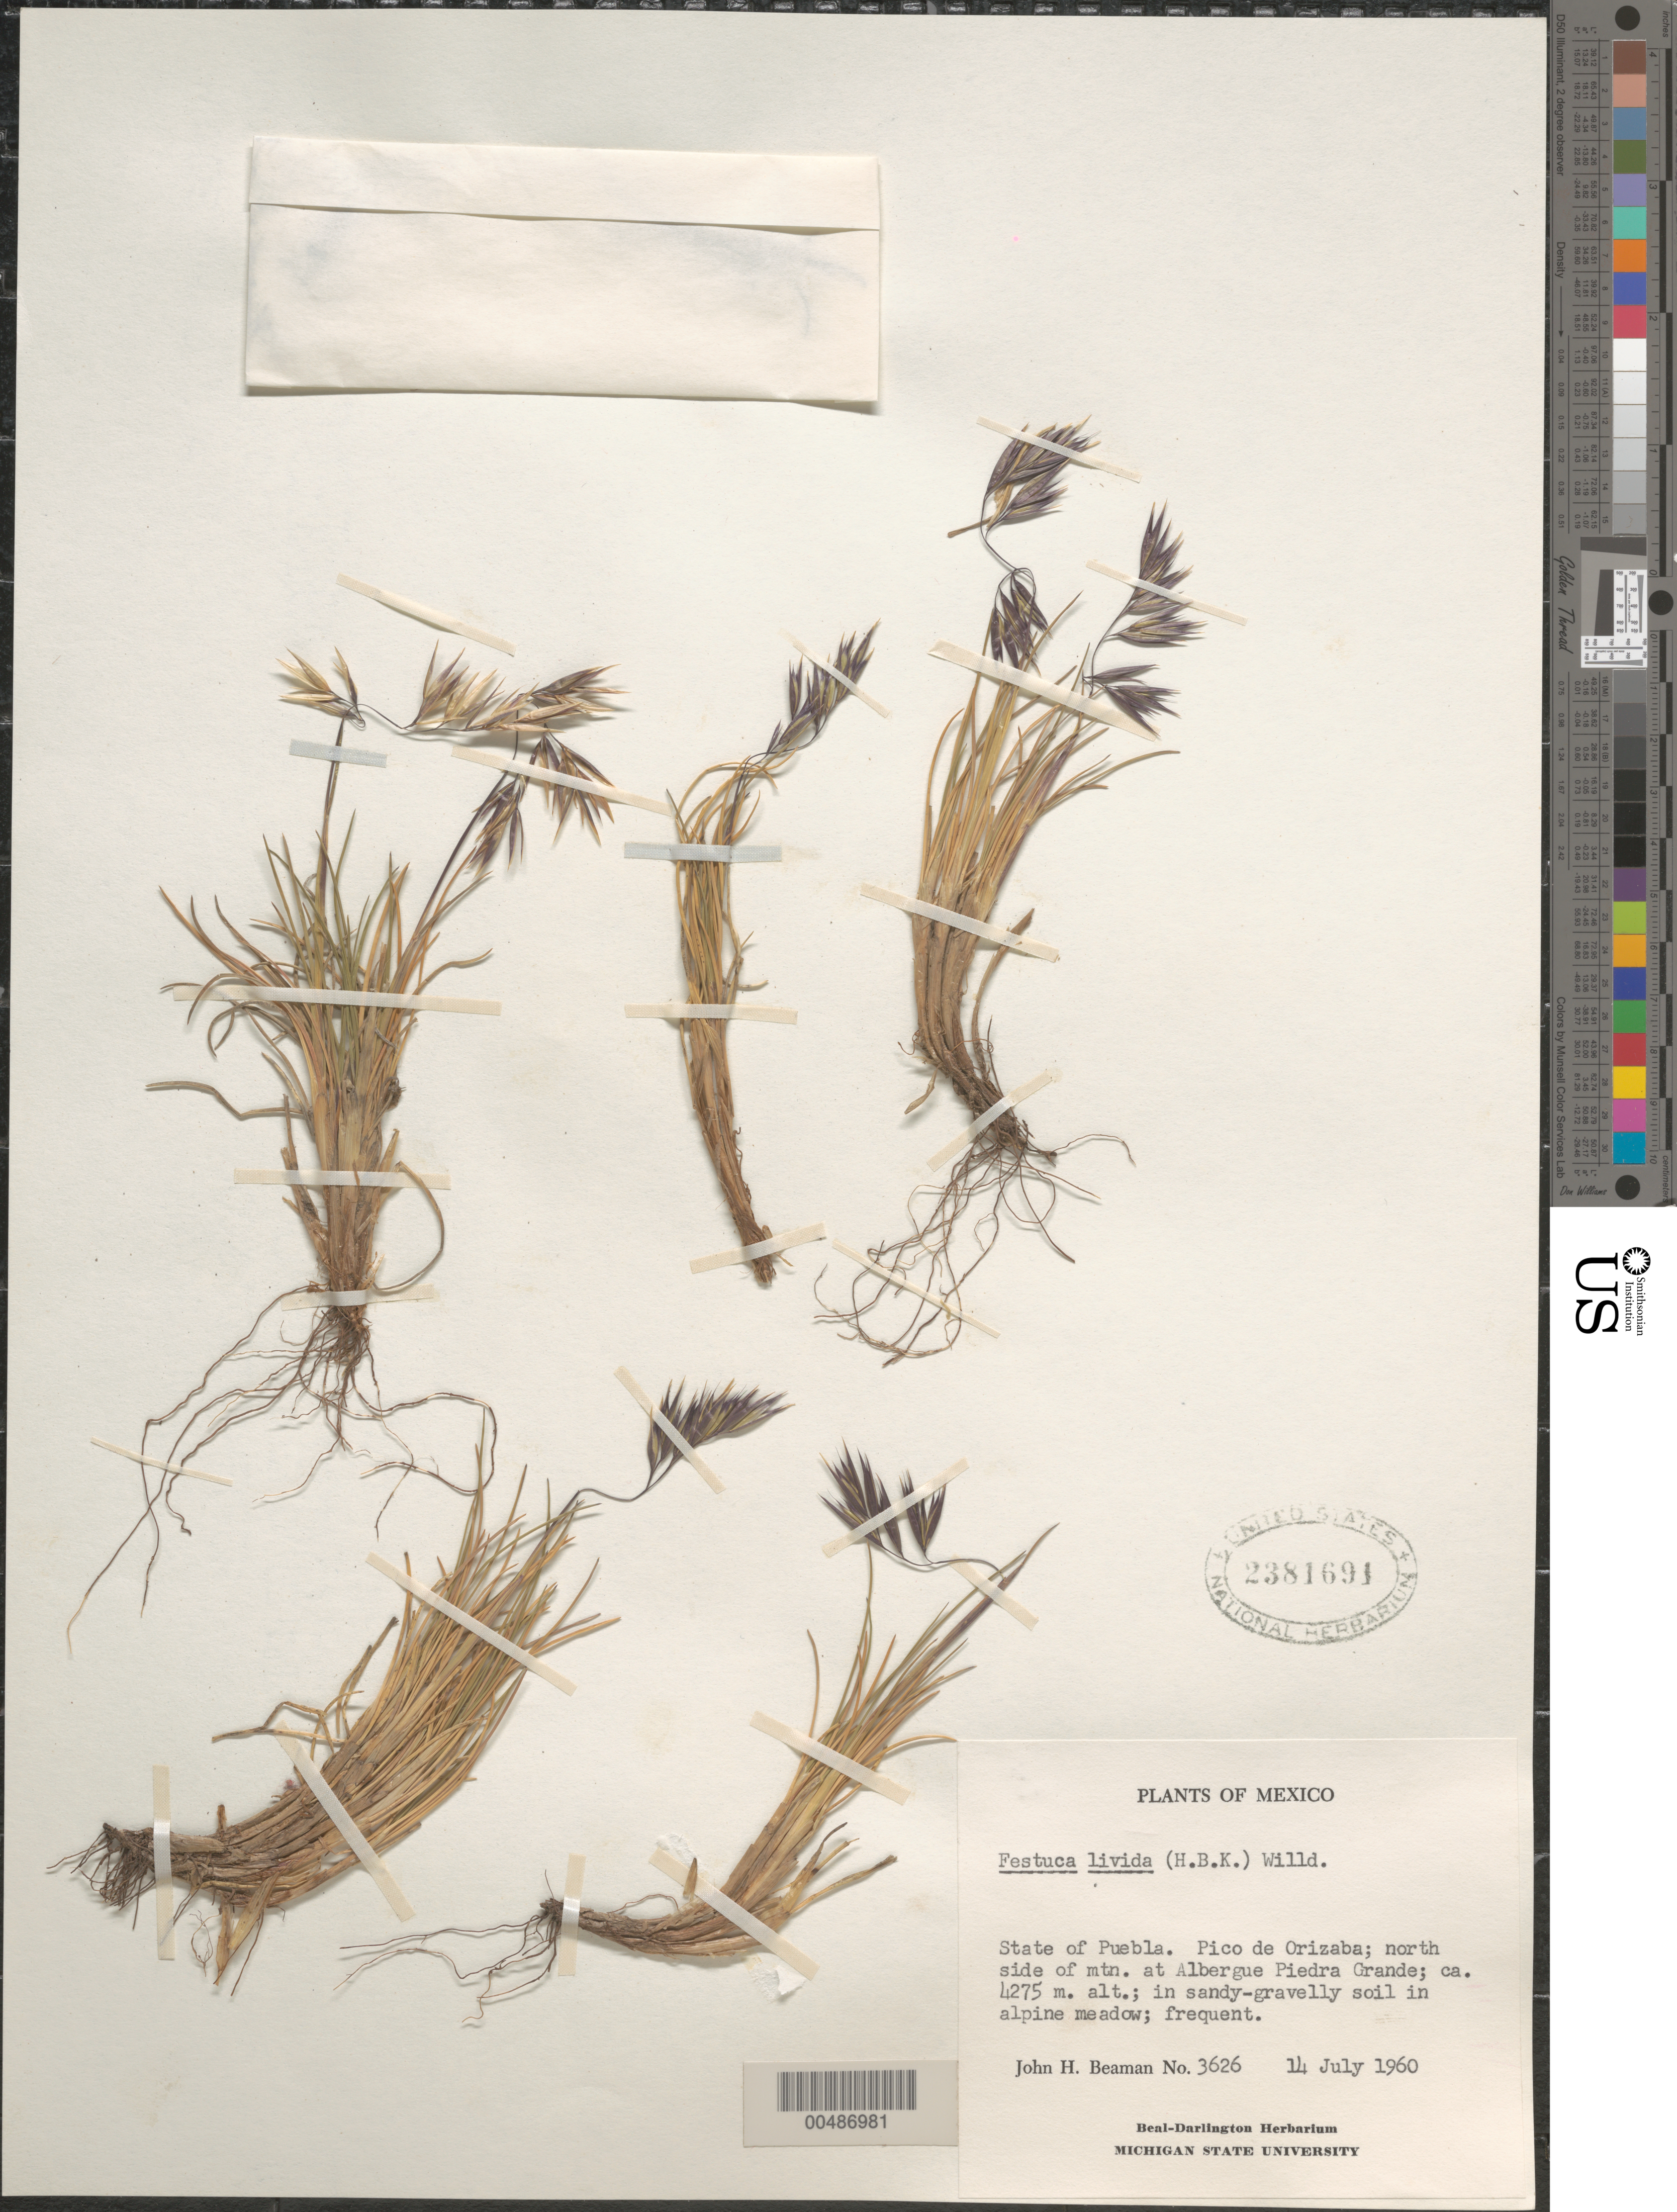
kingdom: Plantae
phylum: Tracheophyta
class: Liliopsida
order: Poales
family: Poaceae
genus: Helleria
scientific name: Helleria livida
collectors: J. H. Beaman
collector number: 3626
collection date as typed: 14 Jul 1960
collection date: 1960-07-14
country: Mexico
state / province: Puebla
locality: Pico de Orizaba; N side of mtn at Albergue Piedra Grande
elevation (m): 4275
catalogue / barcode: US 2381691